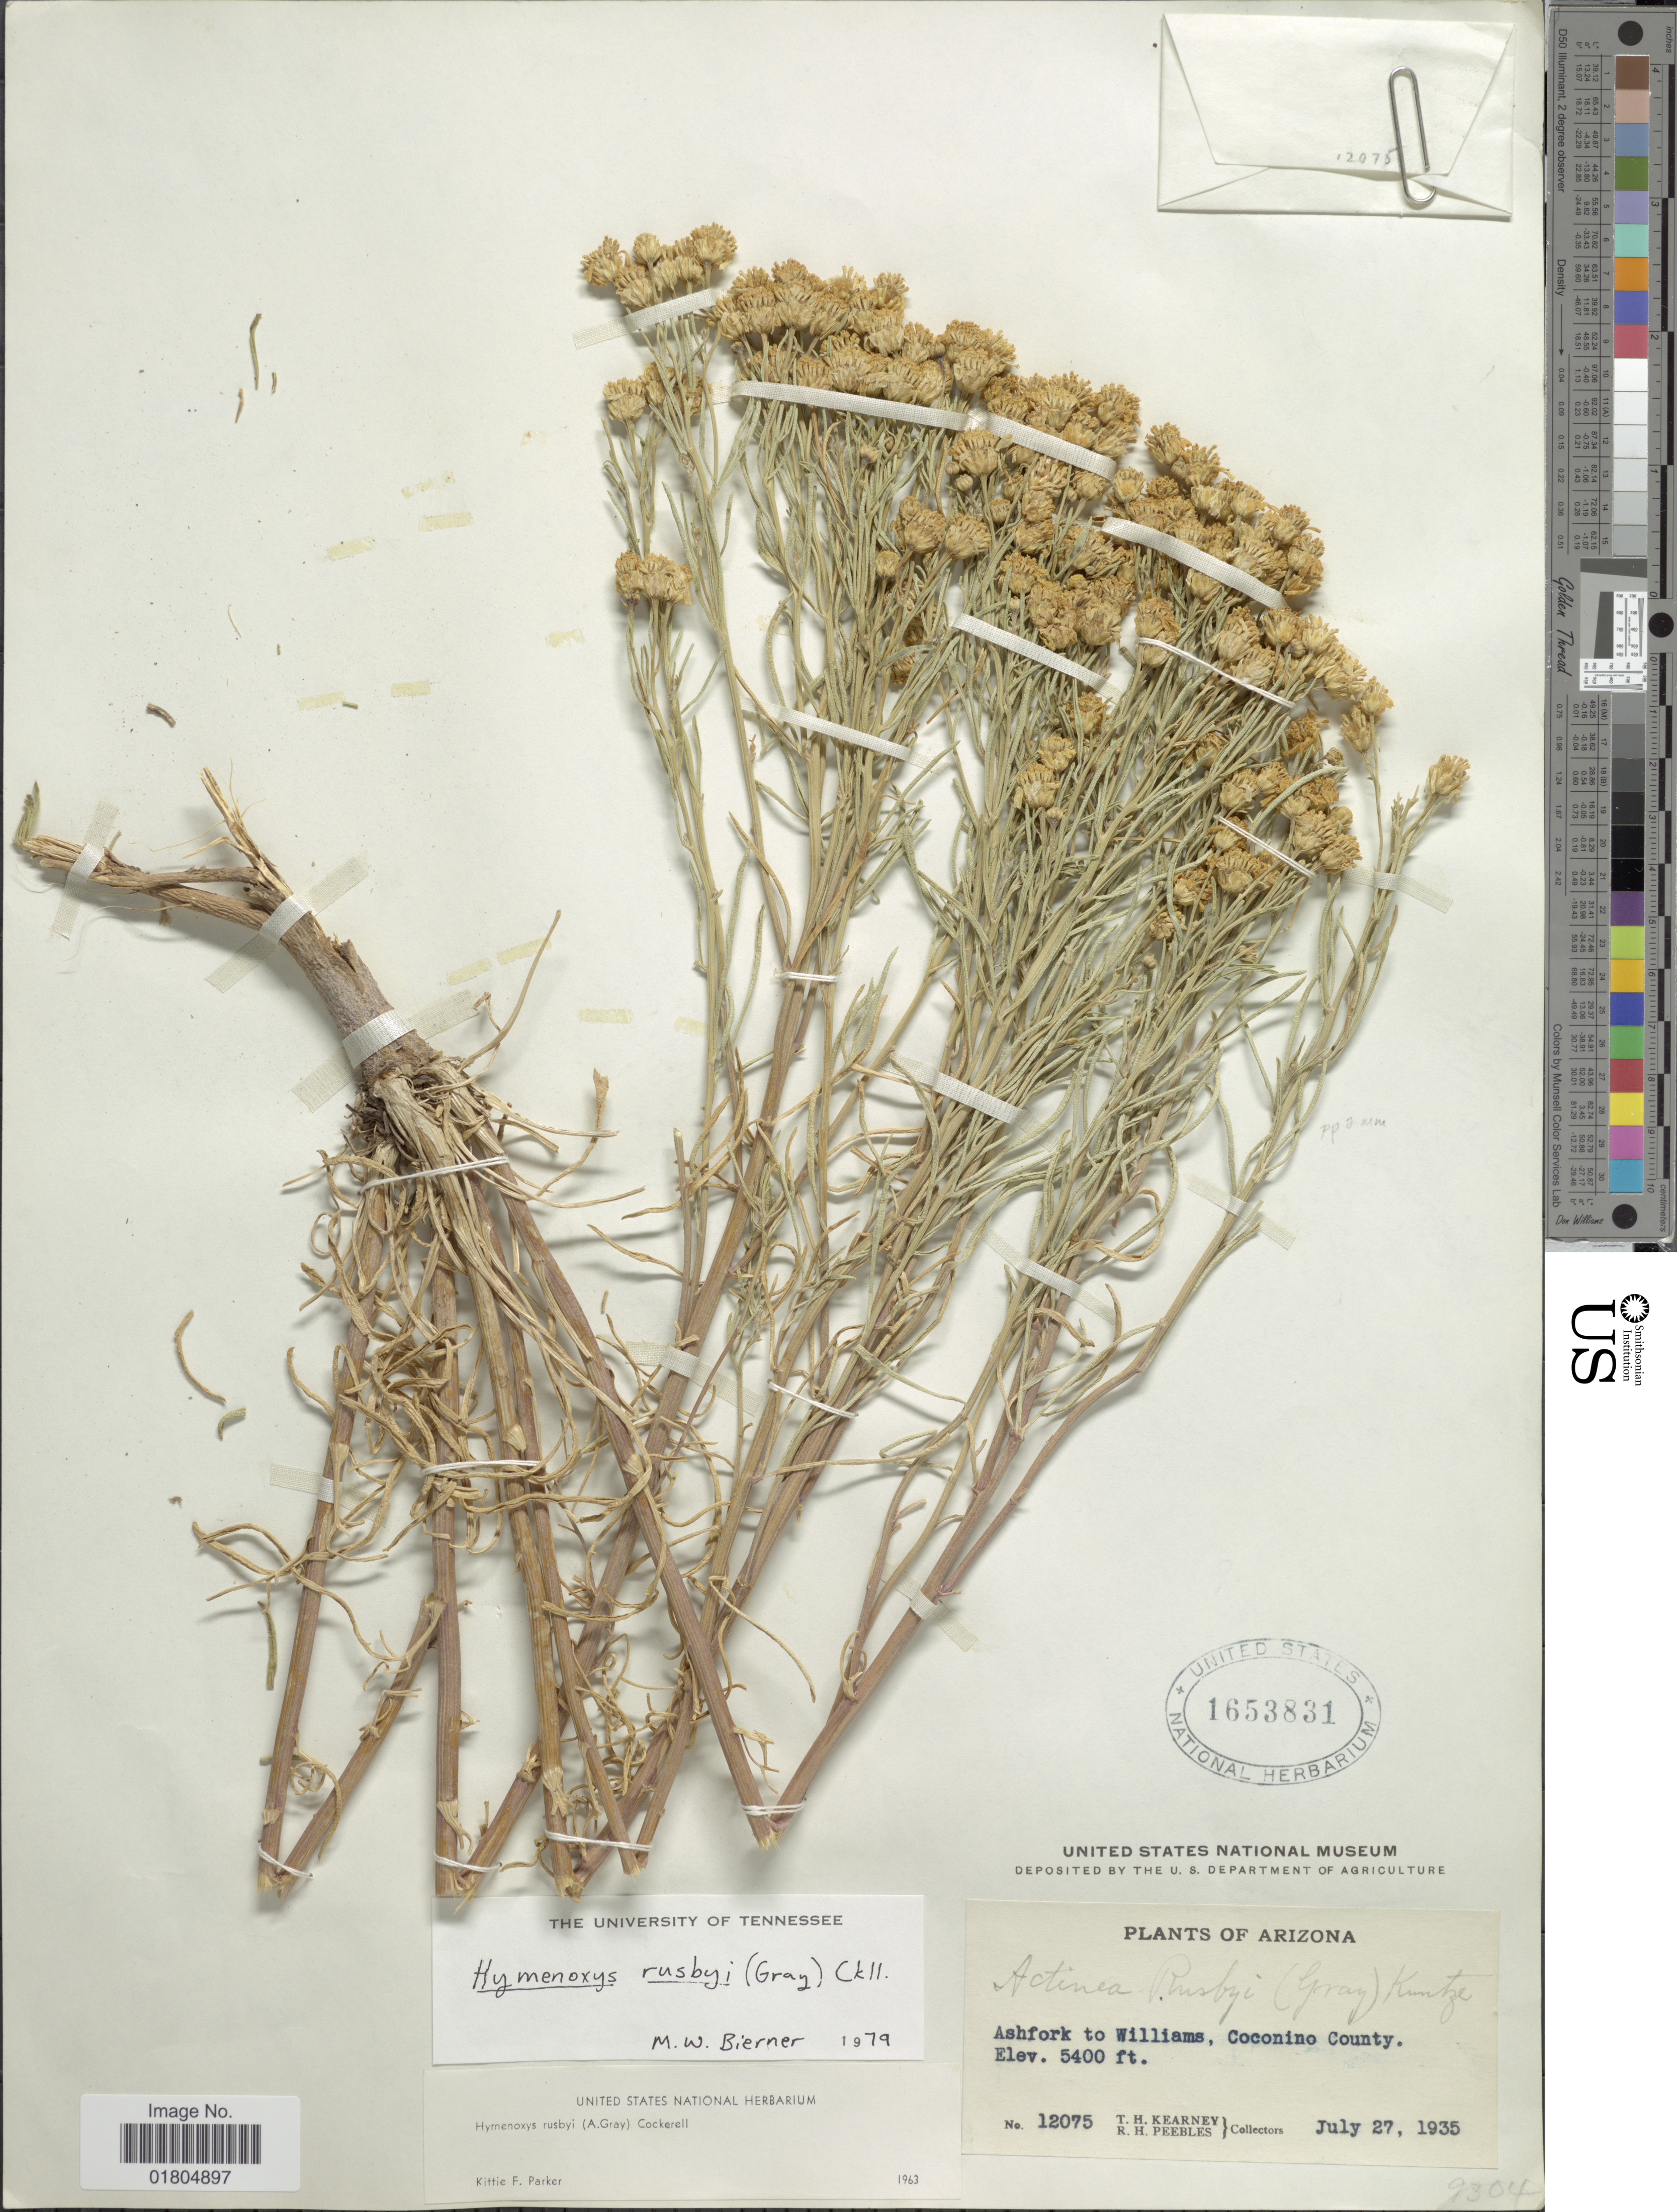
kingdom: Plantae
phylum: Tracheophyta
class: Magnoliopsida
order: Asterales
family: Asteraceae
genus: Hymenoxys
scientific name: Hymenoxys rusbyi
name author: (A. Gray) Cockerell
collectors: T. H. Kearney & R. H. Peebles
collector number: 12075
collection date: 1935-07-27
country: United States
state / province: Arizona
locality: Ashfork to Williams, Coconino County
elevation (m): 1646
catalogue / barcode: US 1653831